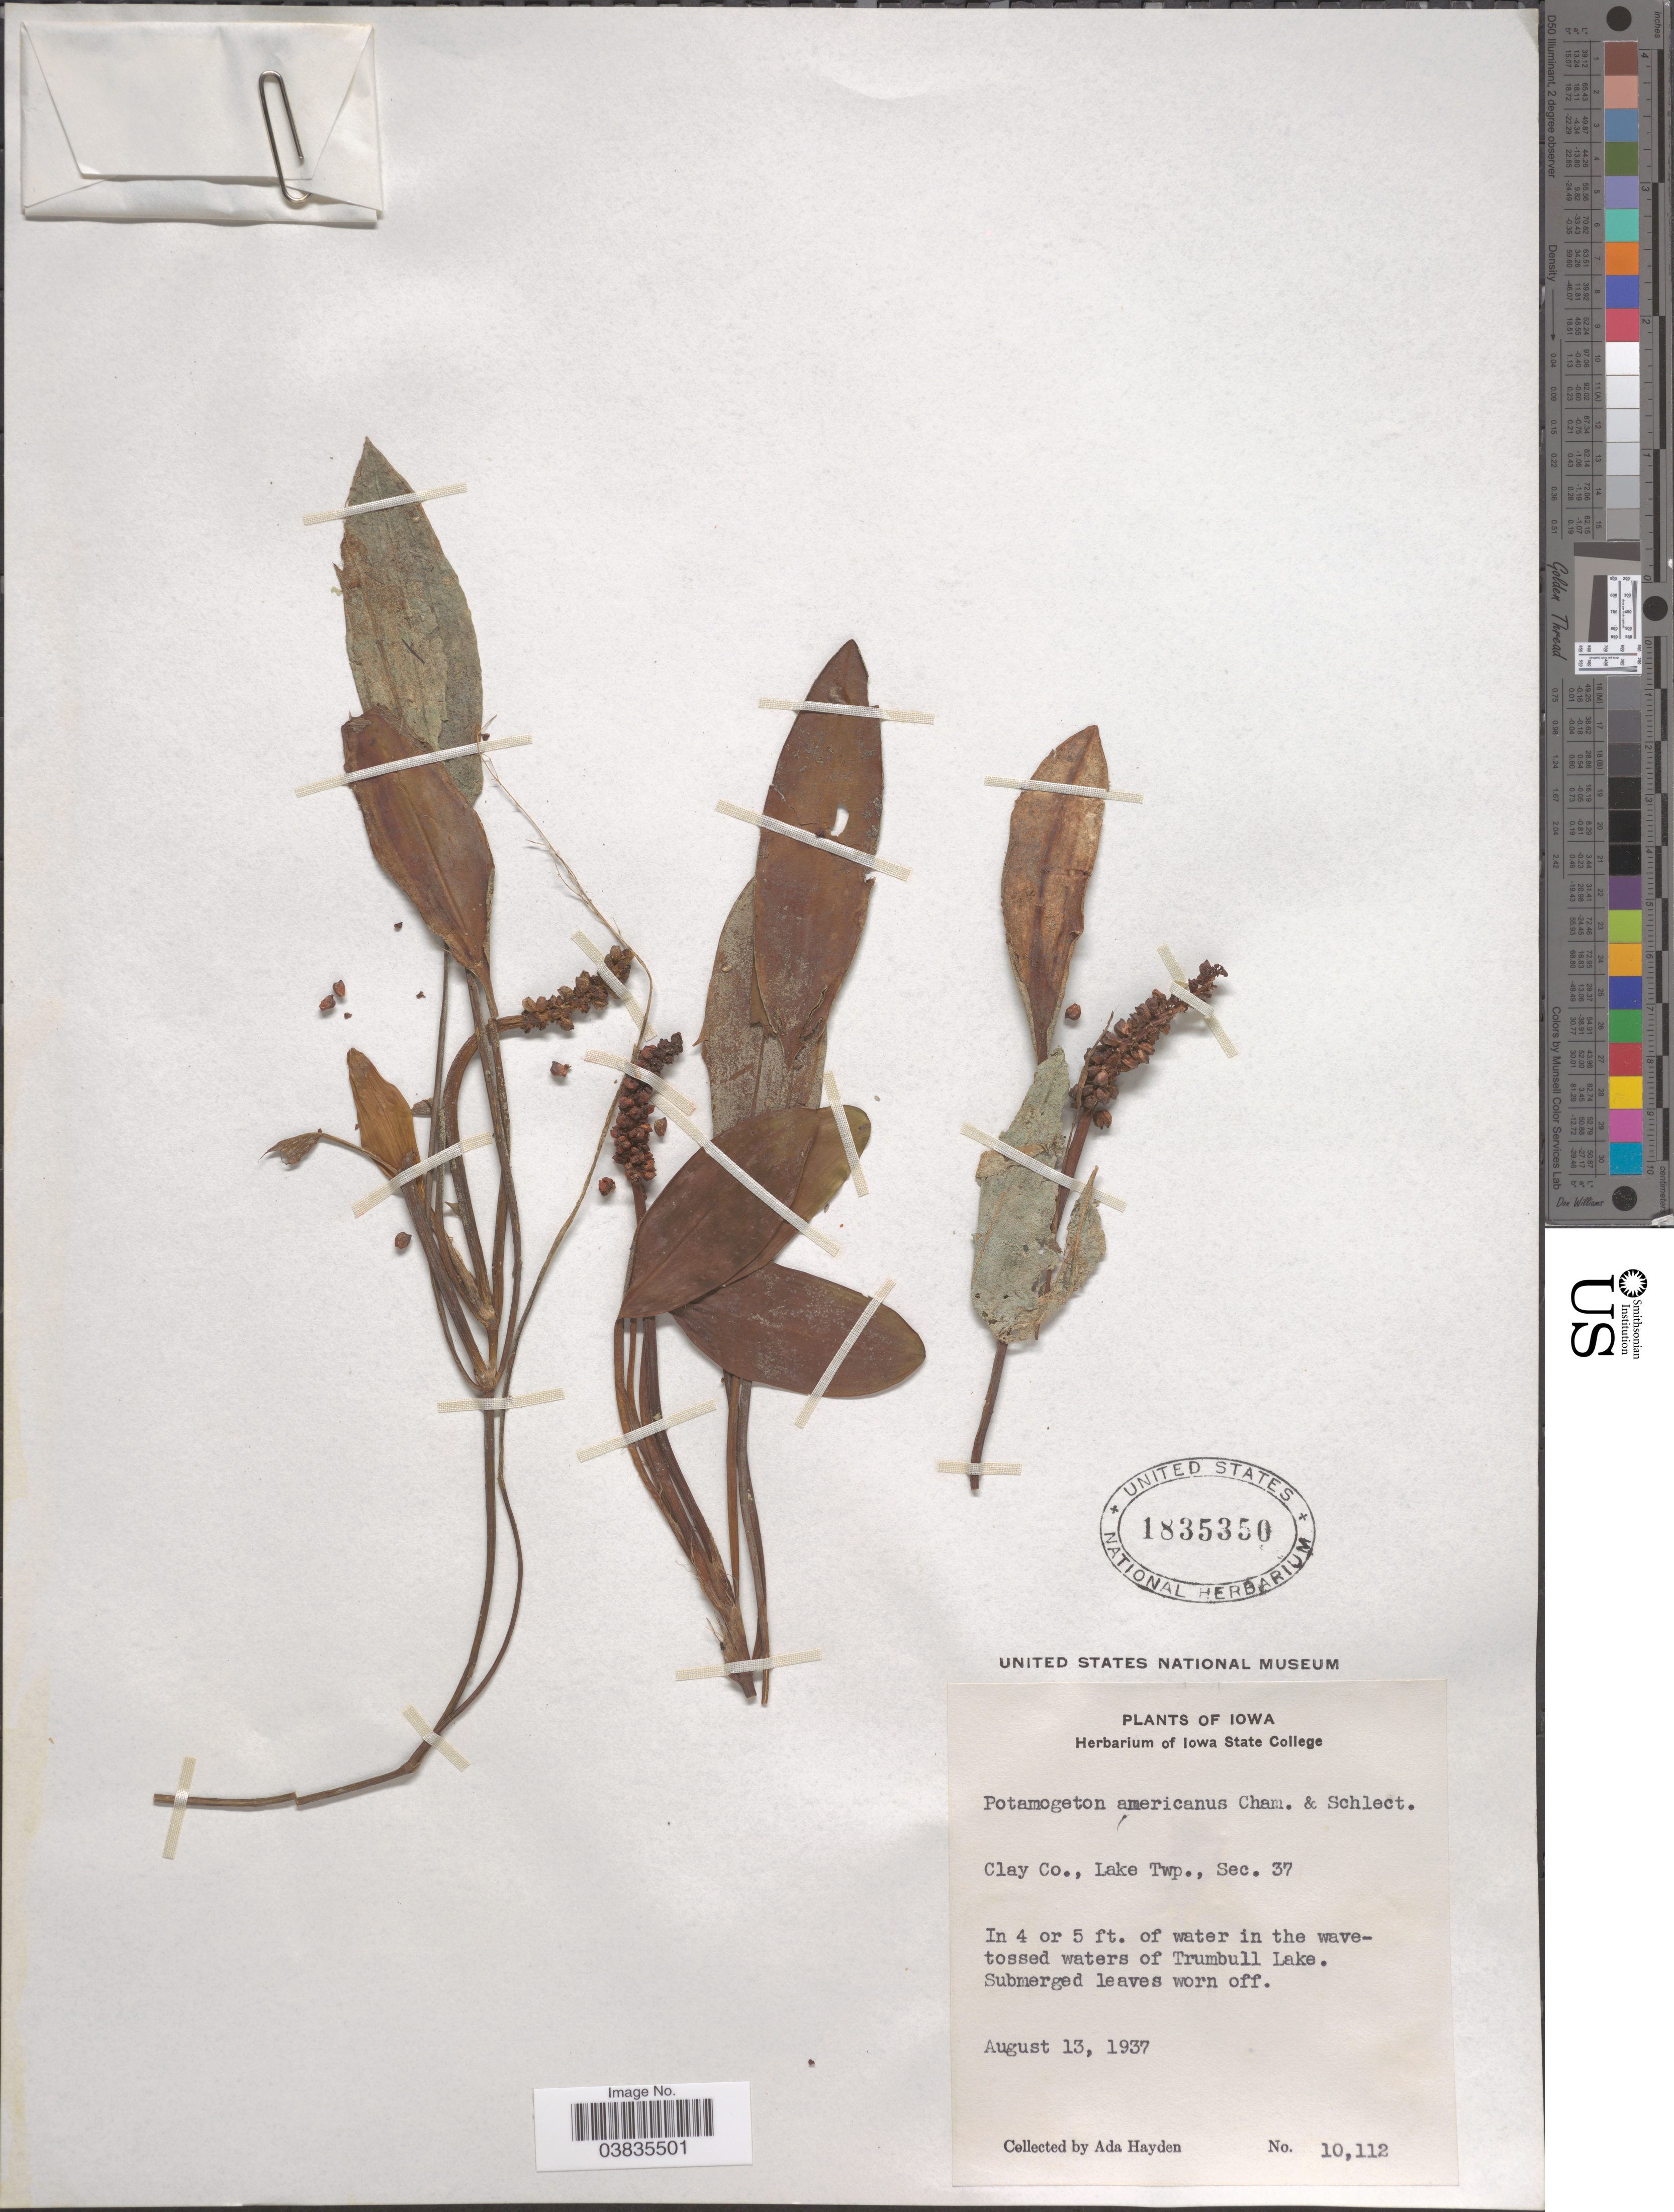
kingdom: Plantae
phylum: Tracheophyta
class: Liliopsida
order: Alismatales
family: Potamogetonaceae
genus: Potamogeton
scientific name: Potamogeton nodosus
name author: Poir.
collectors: Ada Hayden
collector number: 10112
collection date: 1937-08-13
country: United States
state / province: Iowa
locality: Clay Co., Lake Twp., Sec. 37. Waters of Trumbull Lake.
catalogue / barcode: US 1835350